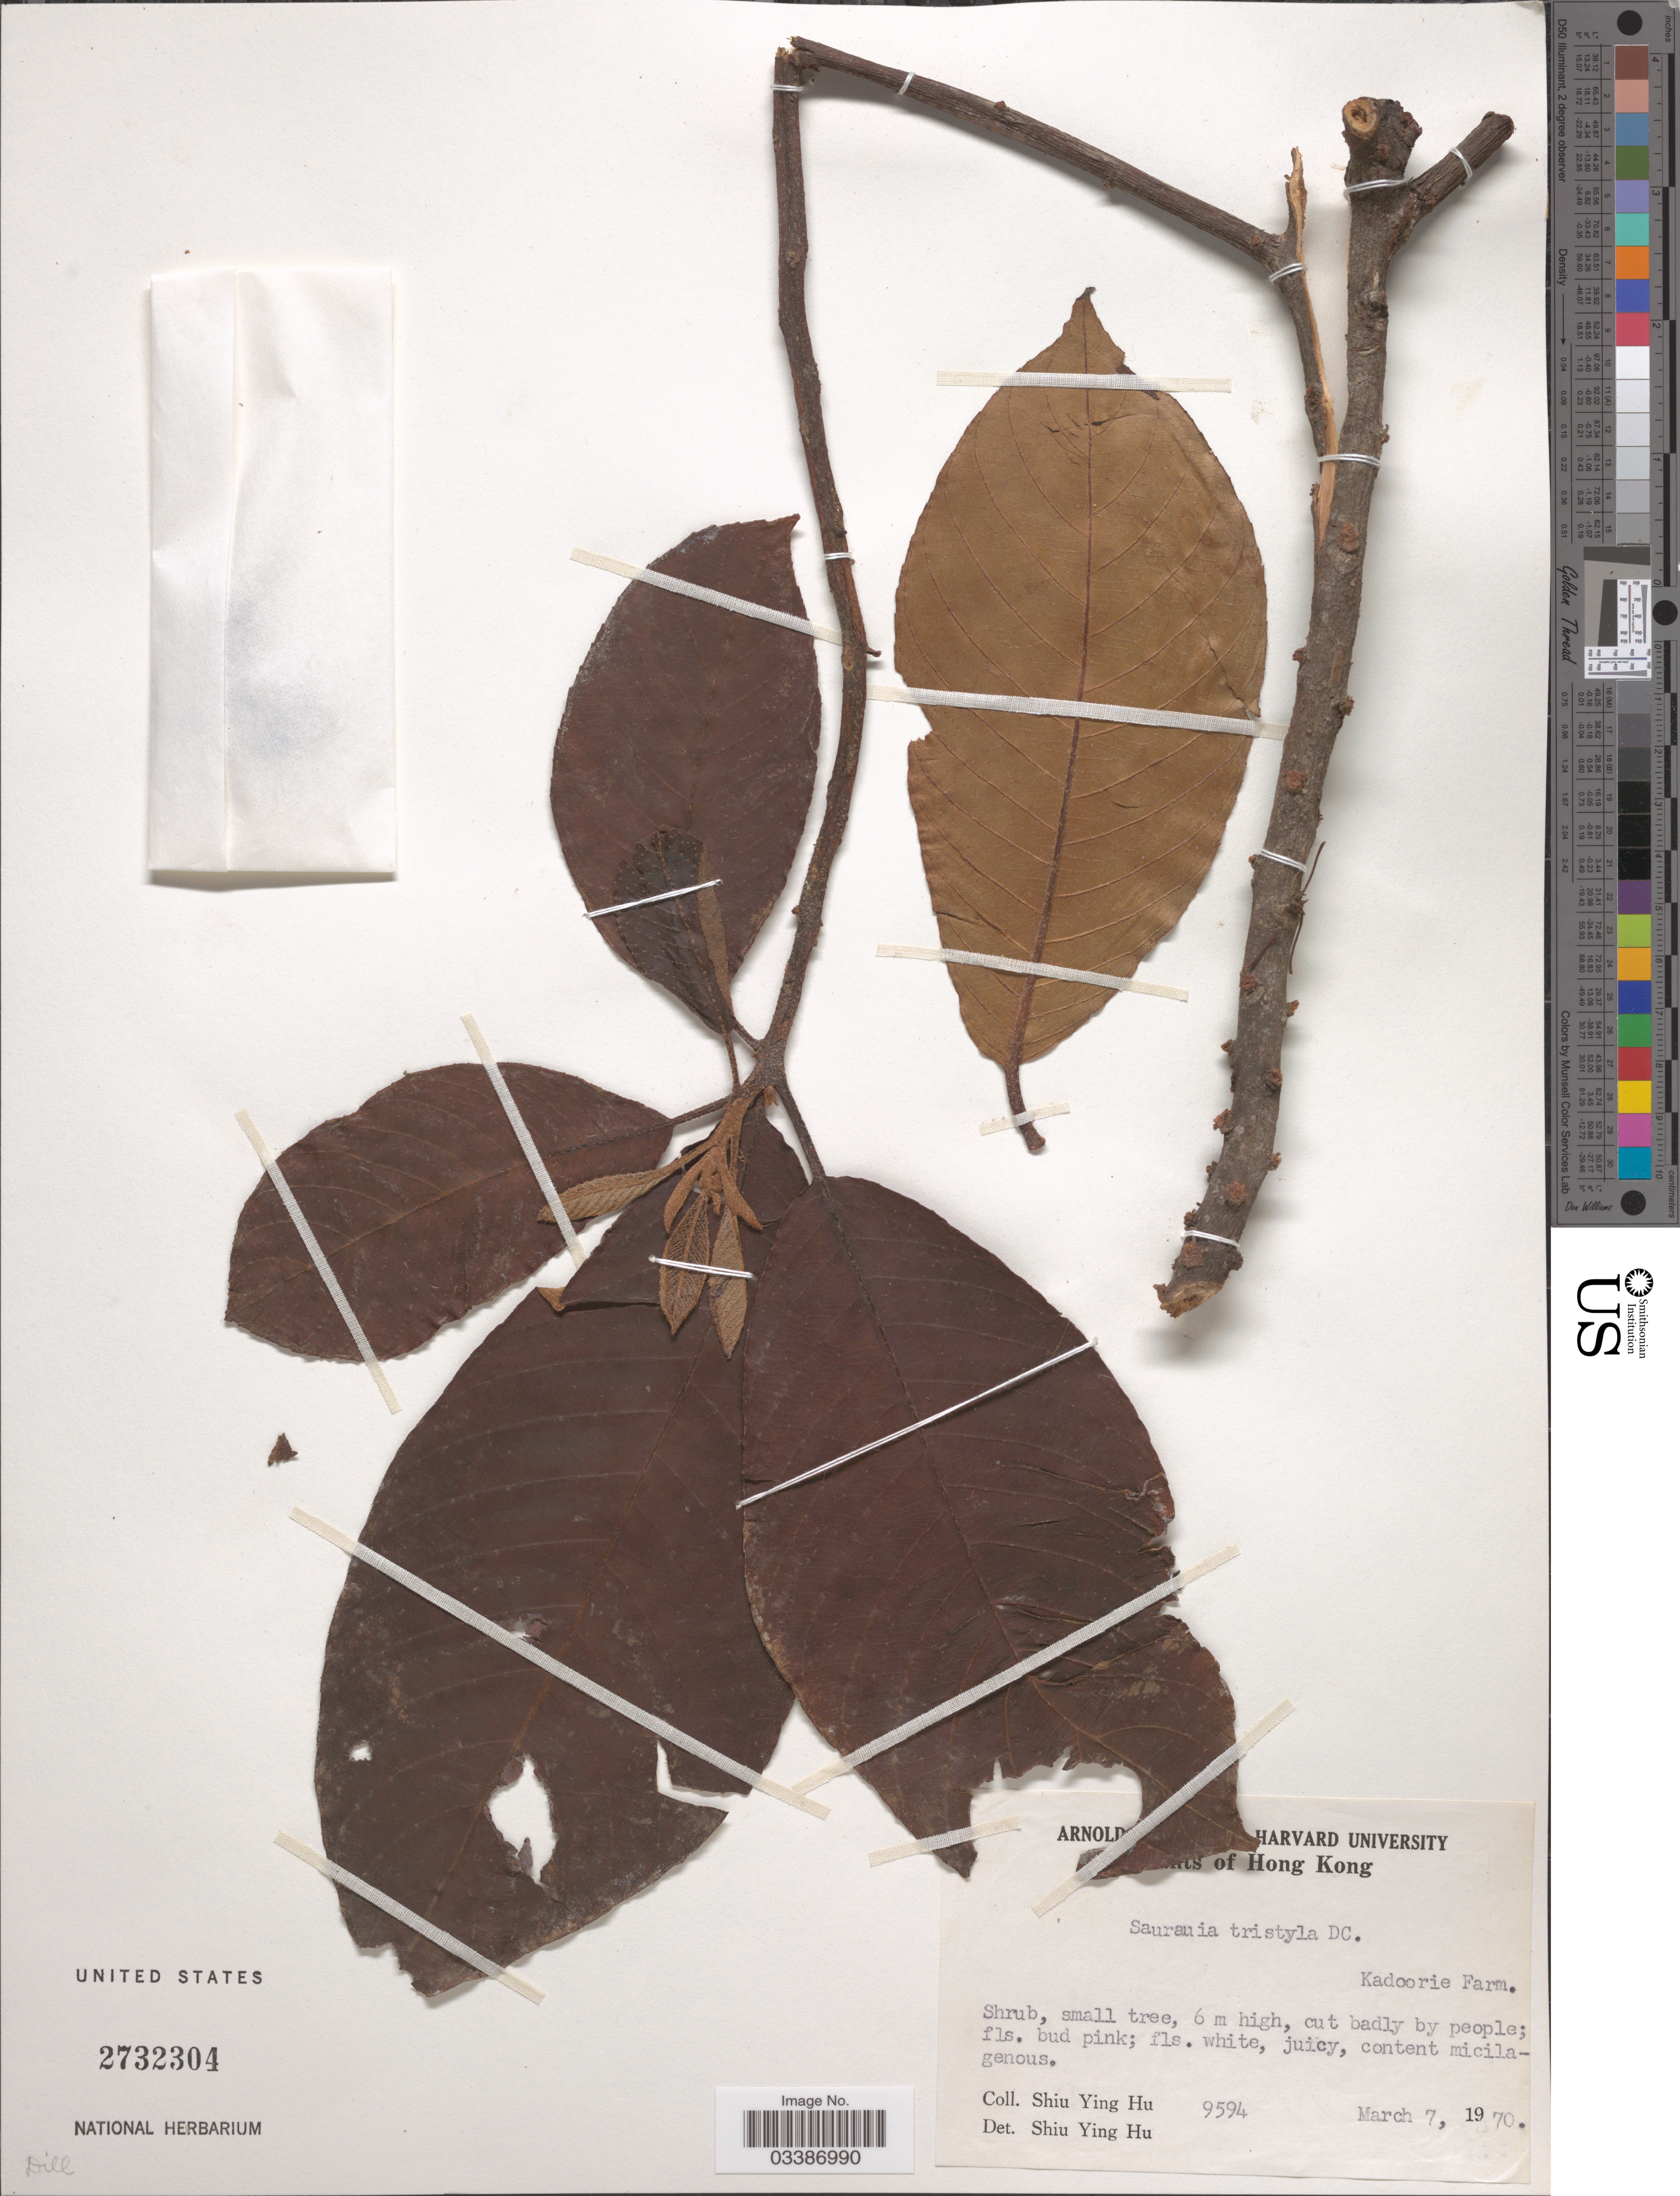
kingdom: Plantae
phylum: Tracheophyta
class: Magnoliopsida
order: Ericales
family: Actinidiaceae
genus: Saurauia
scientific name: Saurauia tristyla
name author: DC.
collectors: S. Y. Hu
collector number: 9594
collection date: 1970-03-07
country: China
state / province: Hong Kong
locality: Kadoorie Farm.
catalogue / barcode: US 2732304